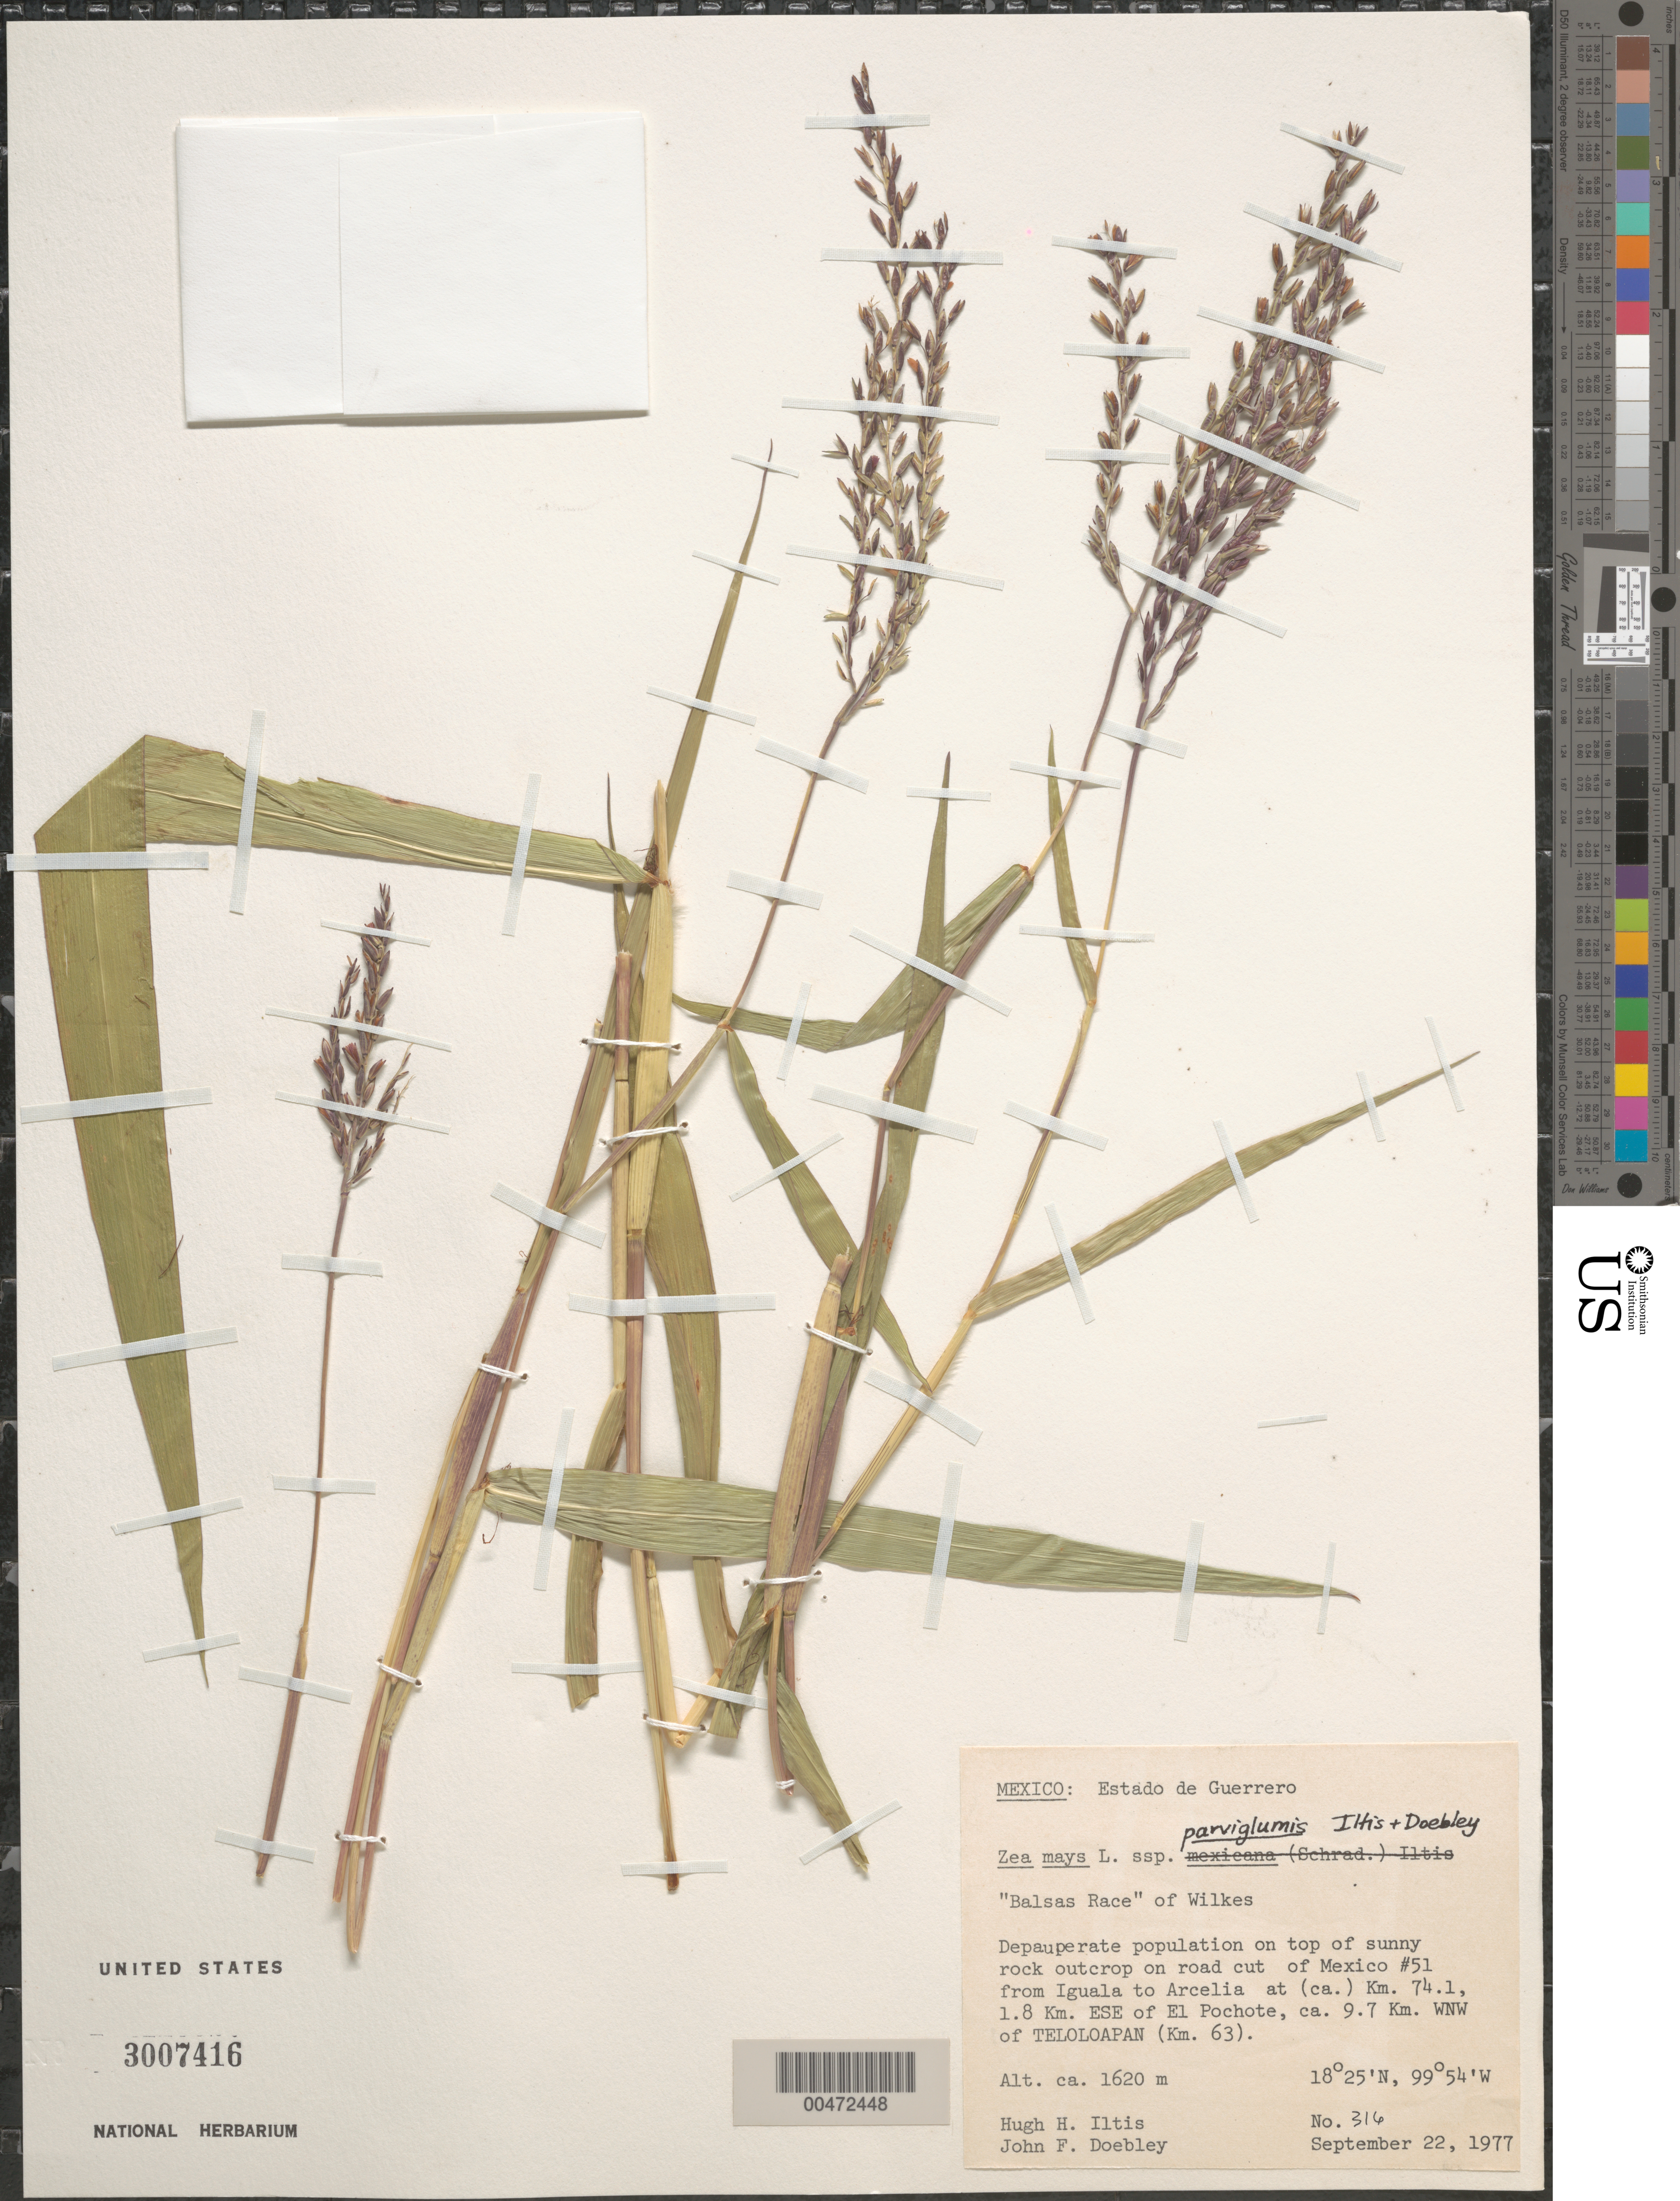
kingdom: Plantae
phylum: Tracheophyta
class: Liliopsida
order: Poales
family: Poaceae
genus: Zea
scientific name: Zea mays subsp. parviglumis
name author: Iltis & Doebley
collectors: H. H. Iltis & J. F. Doebley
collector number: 316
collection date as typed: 22 Sep 1977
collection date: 1977-09-22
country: Mexico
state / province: Guerrero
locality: On rd cut of Mexico #51 from Iguala to Arcelia at ca. Km 74.1, 1.8 km ESE of El Pochote, ca. 9.7 km WNW of Teloloapan (Km 63)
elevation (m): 1620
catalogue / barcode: US 3007416